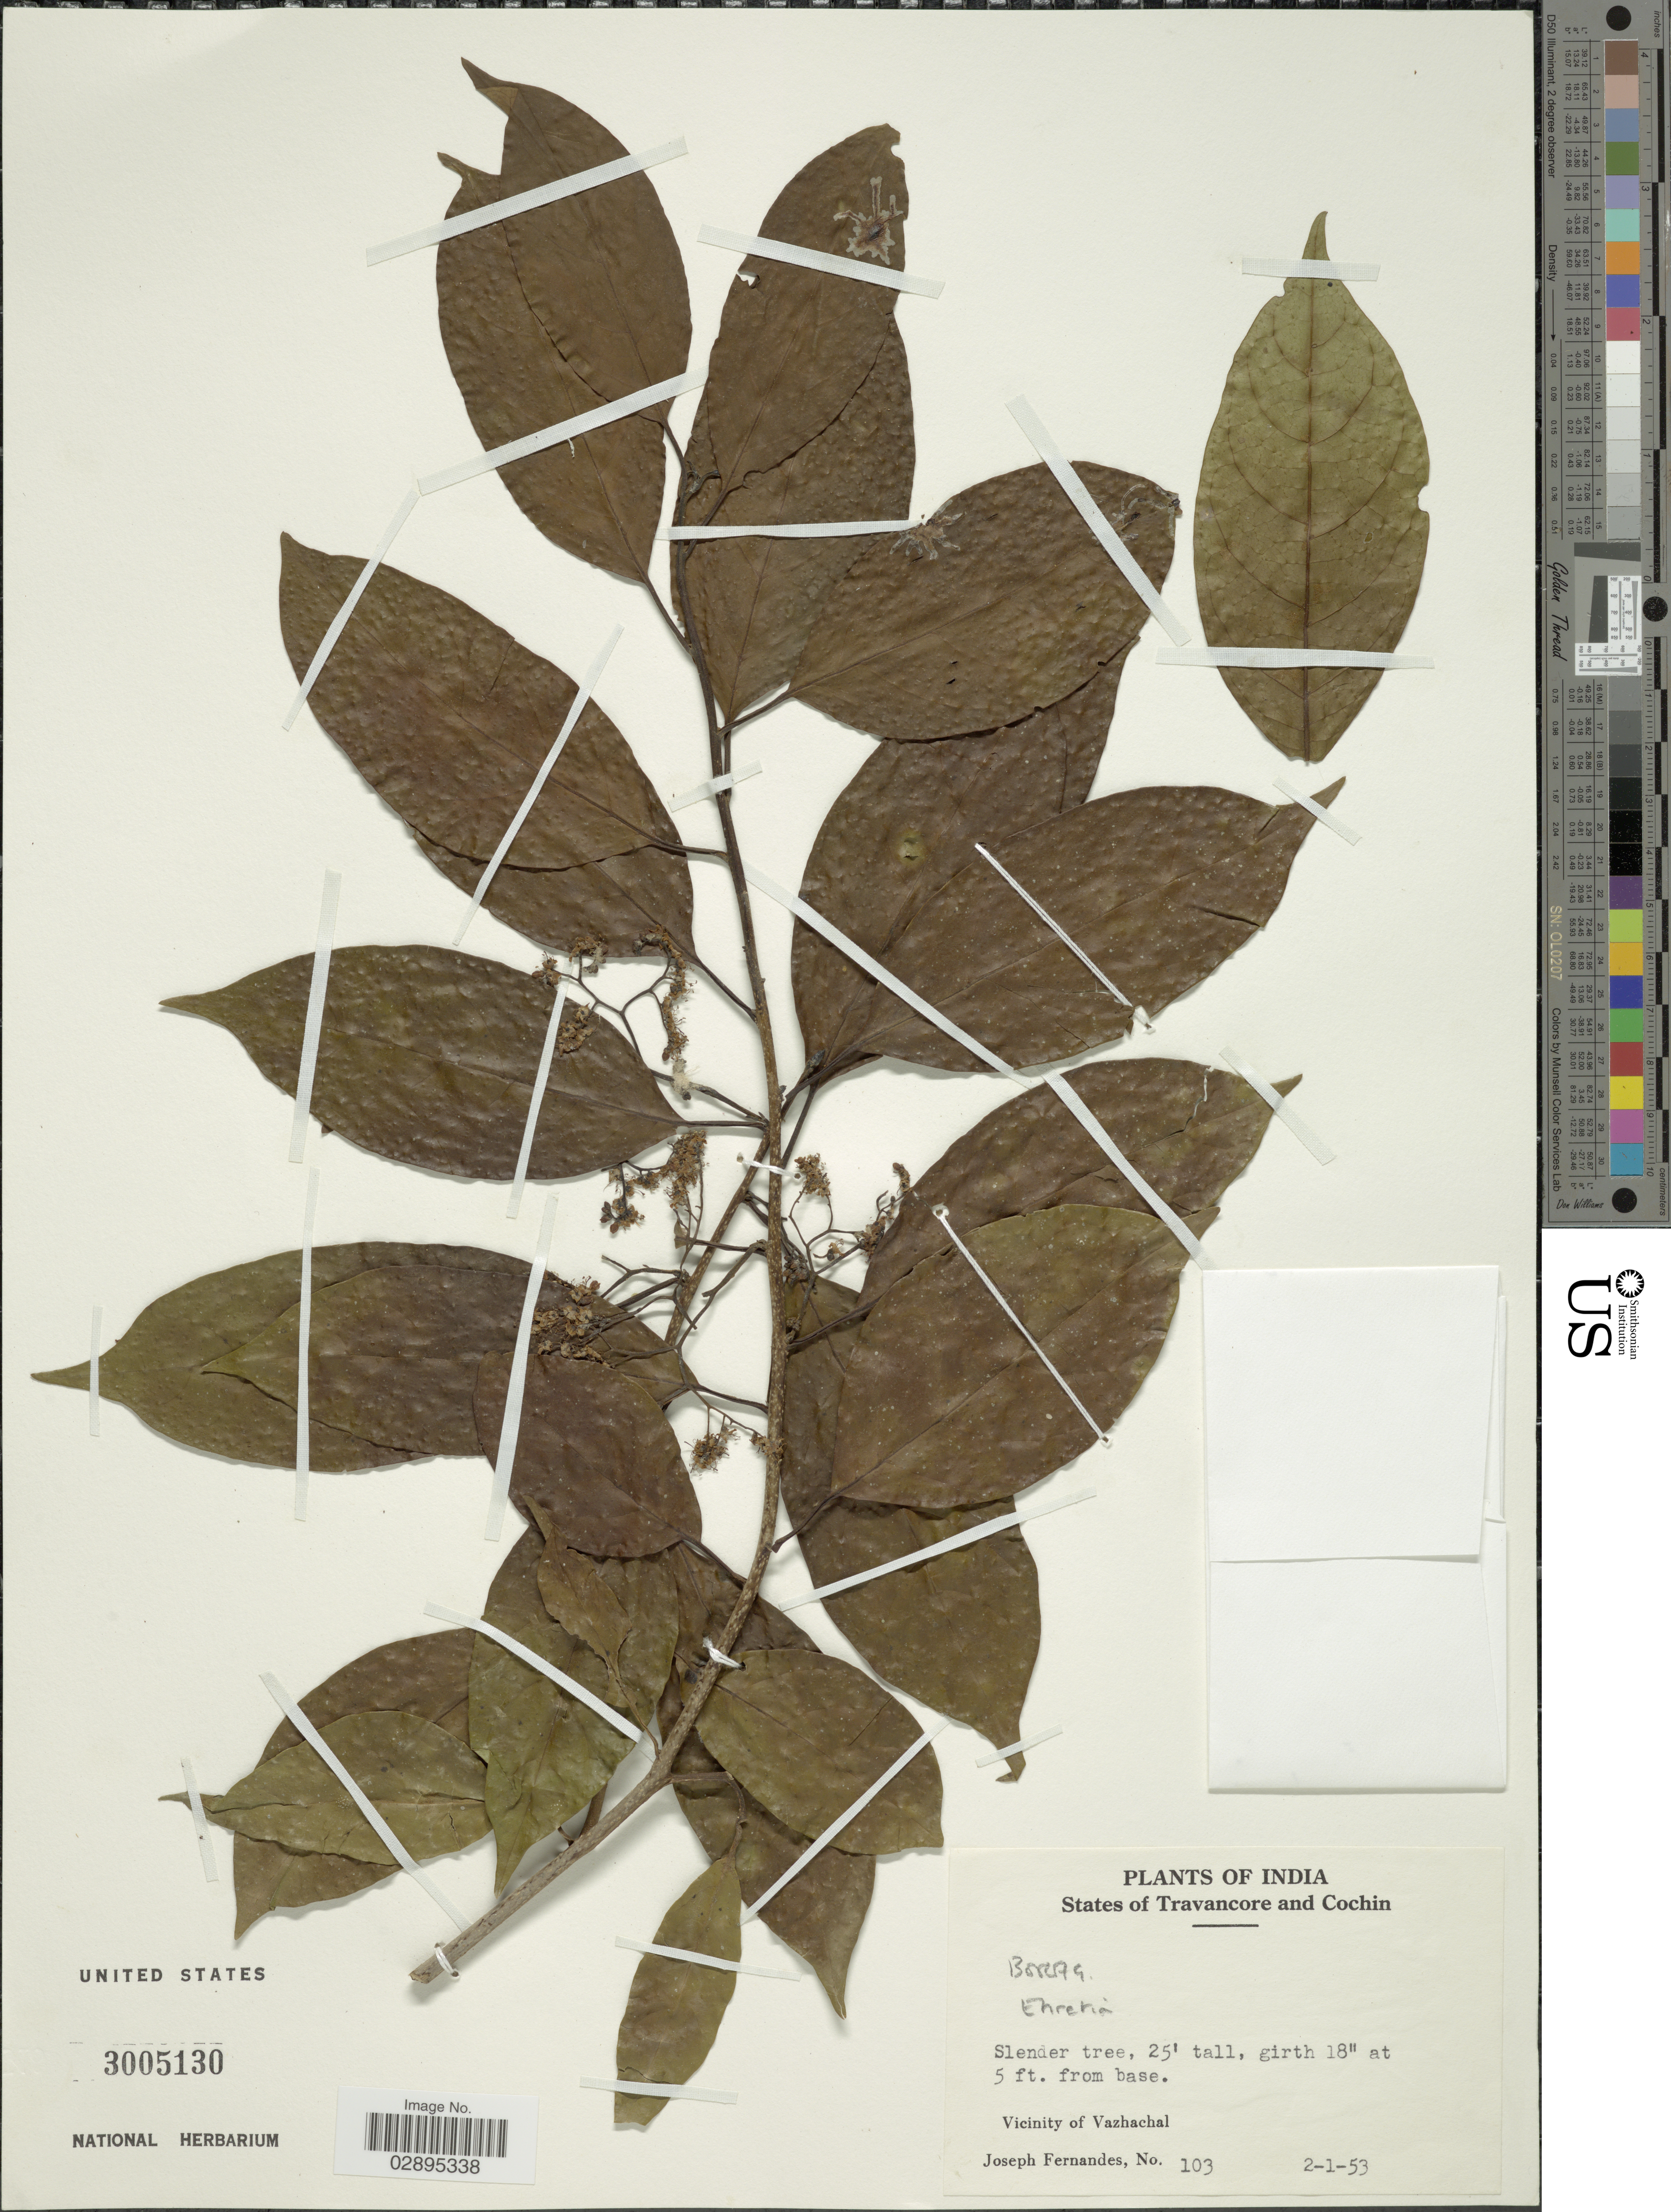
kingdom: Plantae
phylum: Tracheophyta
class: Magnoliopsida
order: Boraginales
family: Ehretiaceae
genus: Ehretia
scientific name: Ehretia sp.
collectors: J. Fernandes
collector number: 103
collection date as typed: Transcribed d/m/y: 2/1/53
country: India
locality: States of Travancore and Cochin. Vicinity of Vazhachal.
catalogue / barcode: US 3005130